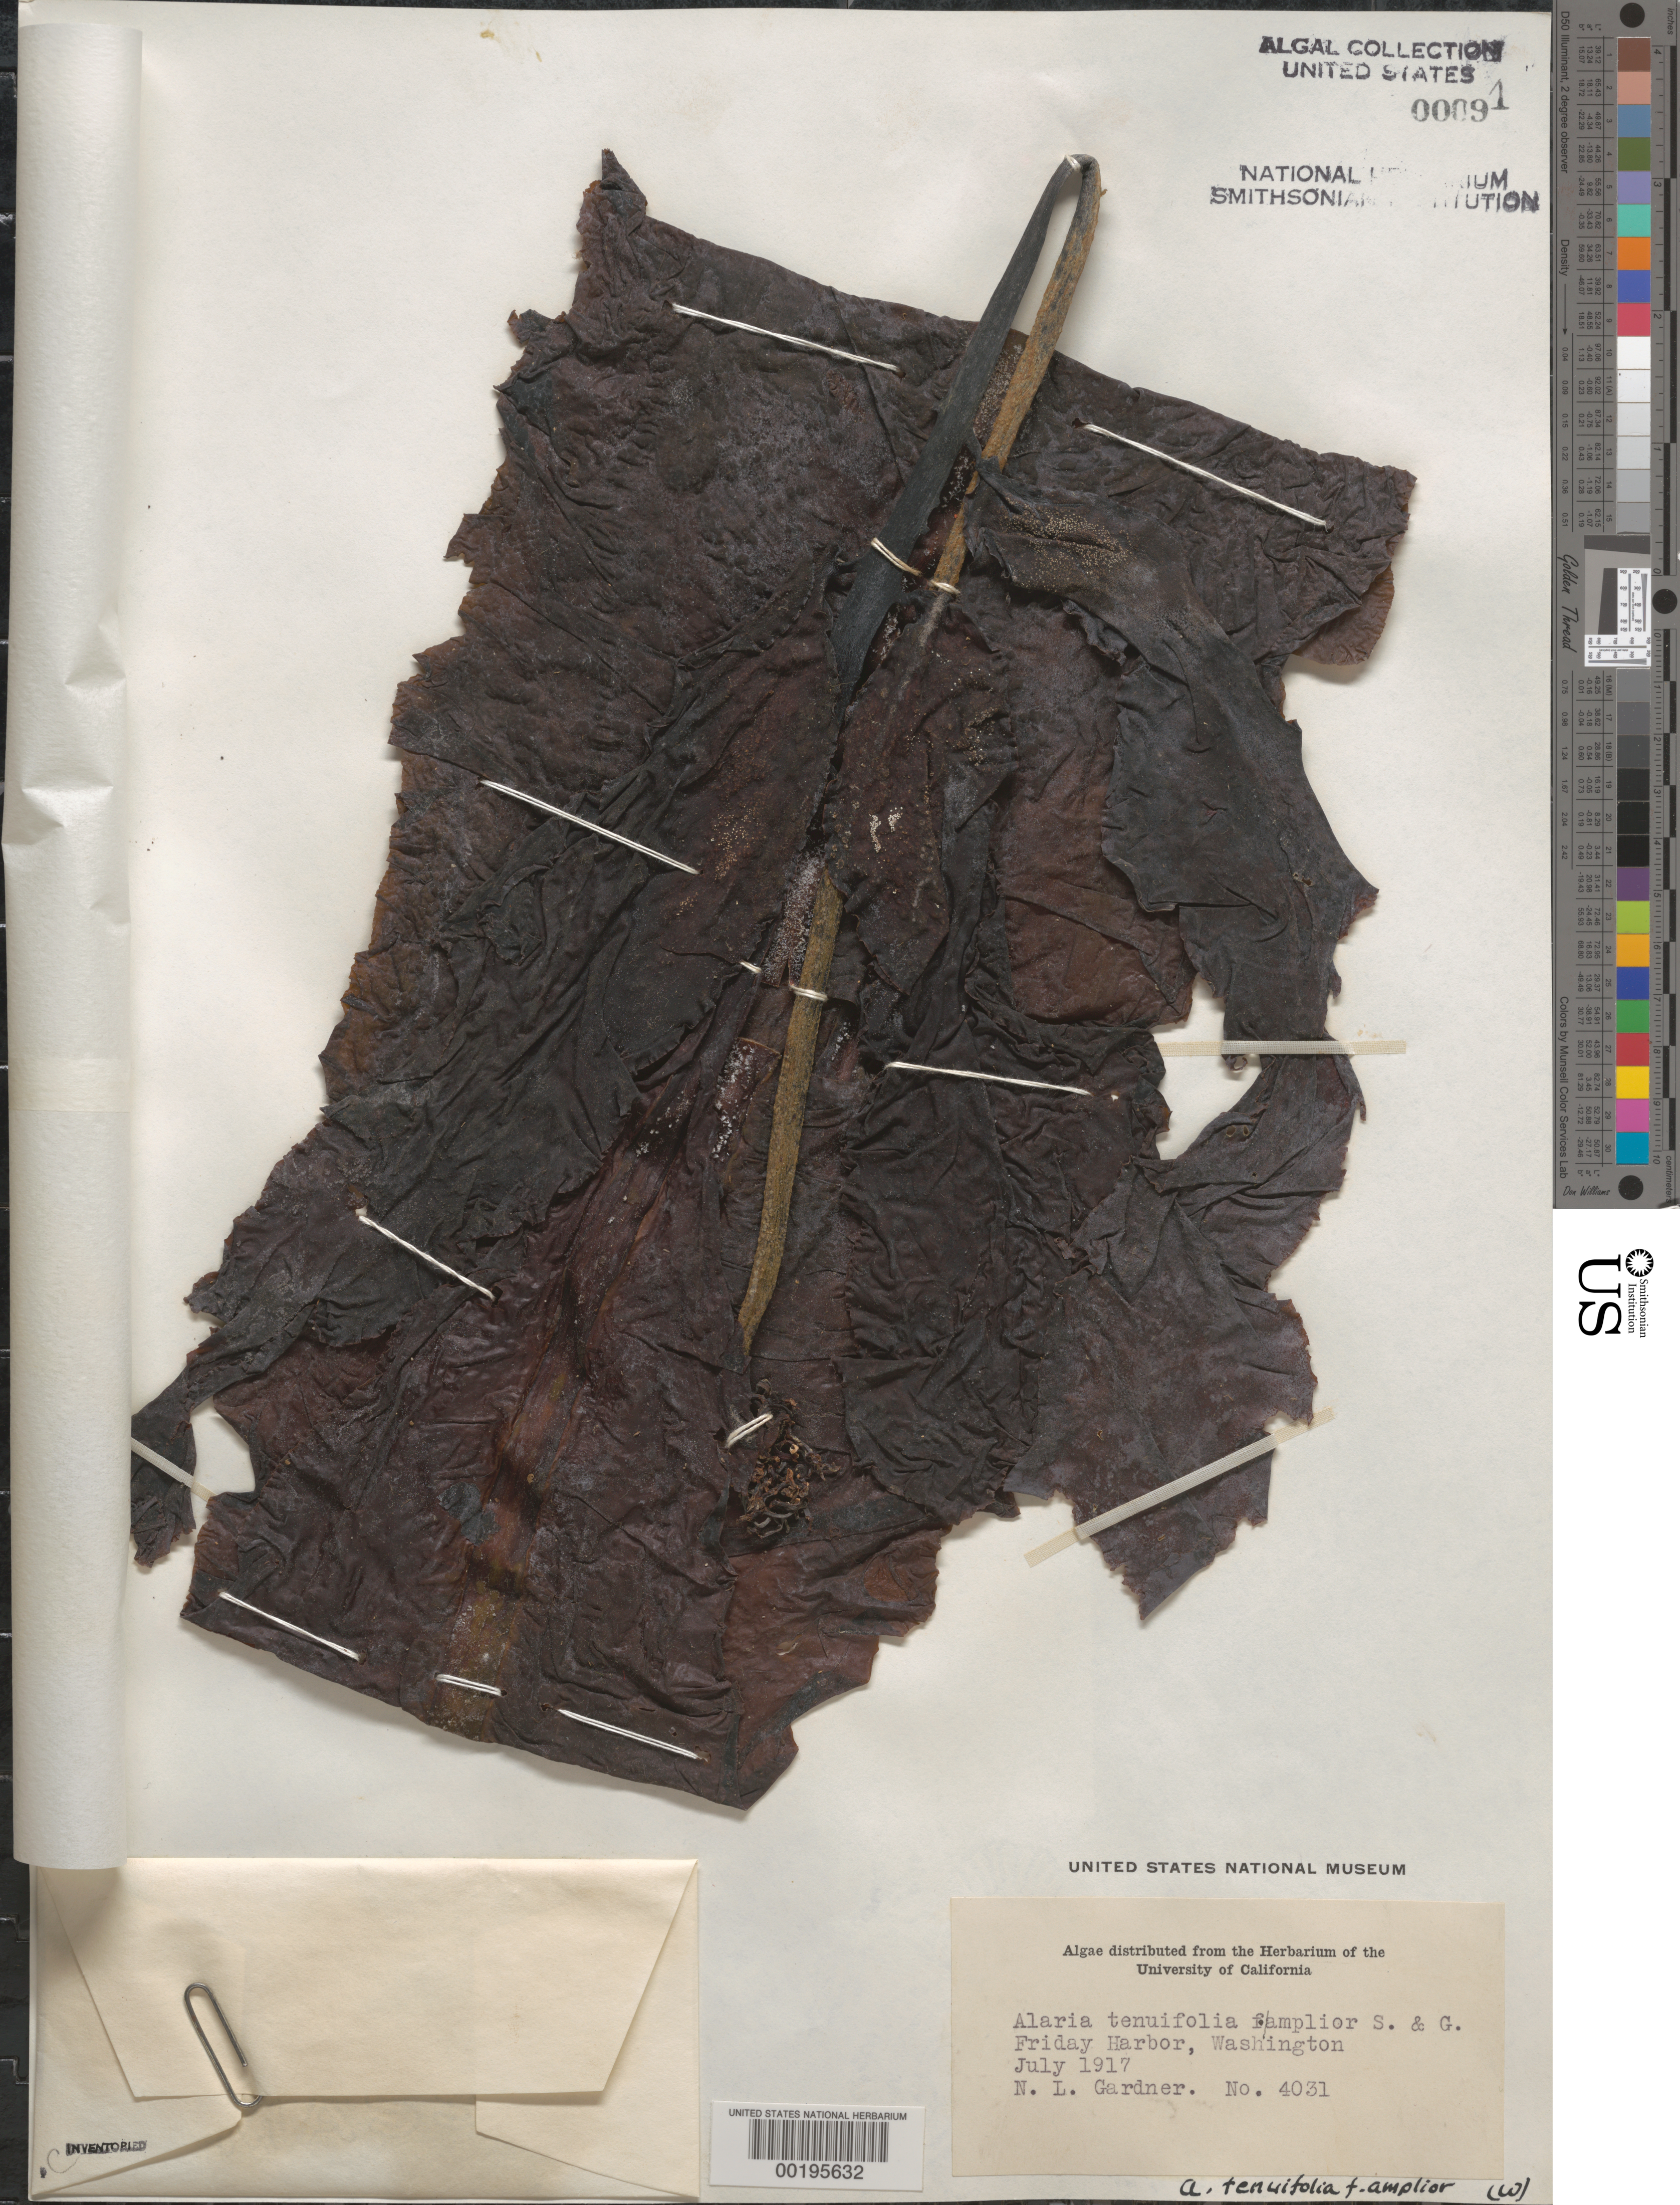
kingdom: Chromista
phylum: Ochrophyta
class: Phaeophyceae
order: Laminariales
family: Alariaceae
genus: Alaria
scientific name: Alaria marginata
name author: Postels & Rupr.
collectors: N. Gardner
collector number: NLG 4031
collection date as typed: Jul 1917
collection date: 1917-07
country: United States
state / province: Washington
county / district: San Juan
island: San Juan Island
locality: Friday Harbor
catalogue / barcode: US 91